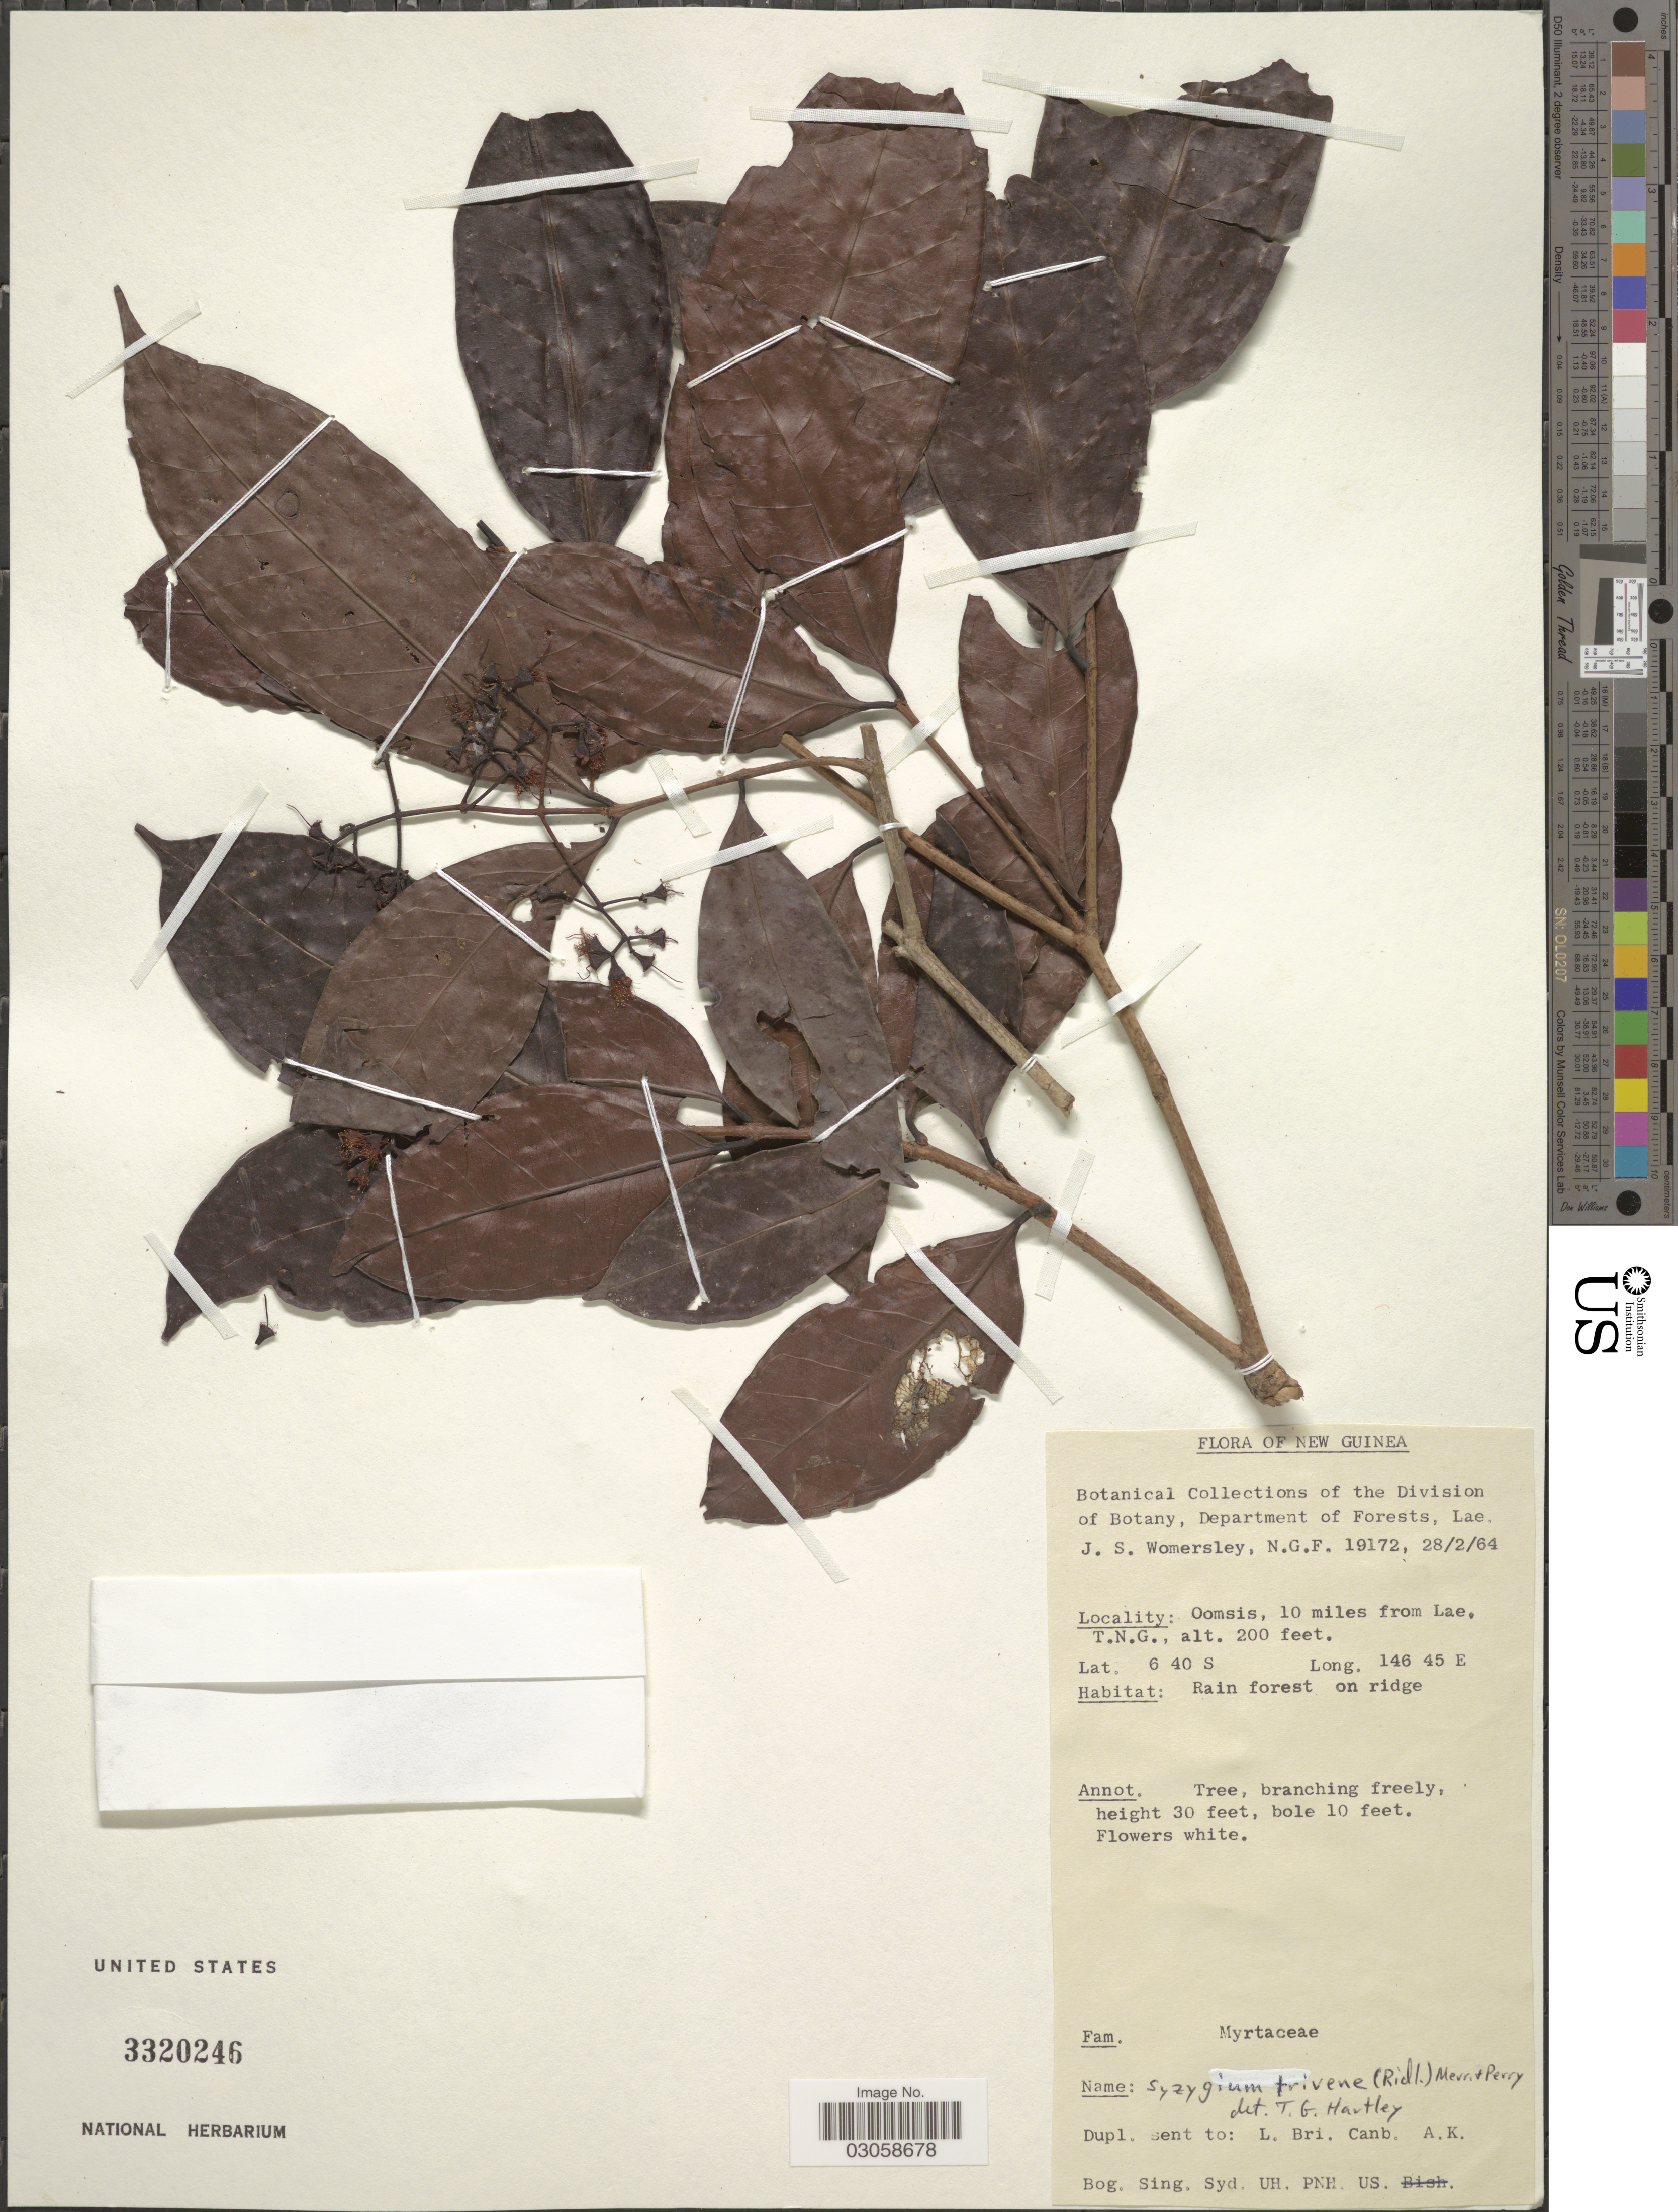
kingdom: Plantae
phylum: Tracheophyta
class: Magnoliopsida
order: Myrtales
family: Myrtaceae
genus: Syzygium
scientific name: Syzygium trivene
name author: (Ridl.) Merr. & L.M. Perry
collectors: J. S. Womersley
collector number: N.G.F. 19172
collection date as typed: Transcribed d/m/y: 28/2/64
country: Papua New Guinea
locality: New Guinea. Oomsis, 10 miles from Lae, T.N.G.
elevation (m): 61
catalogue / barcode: US 3320246